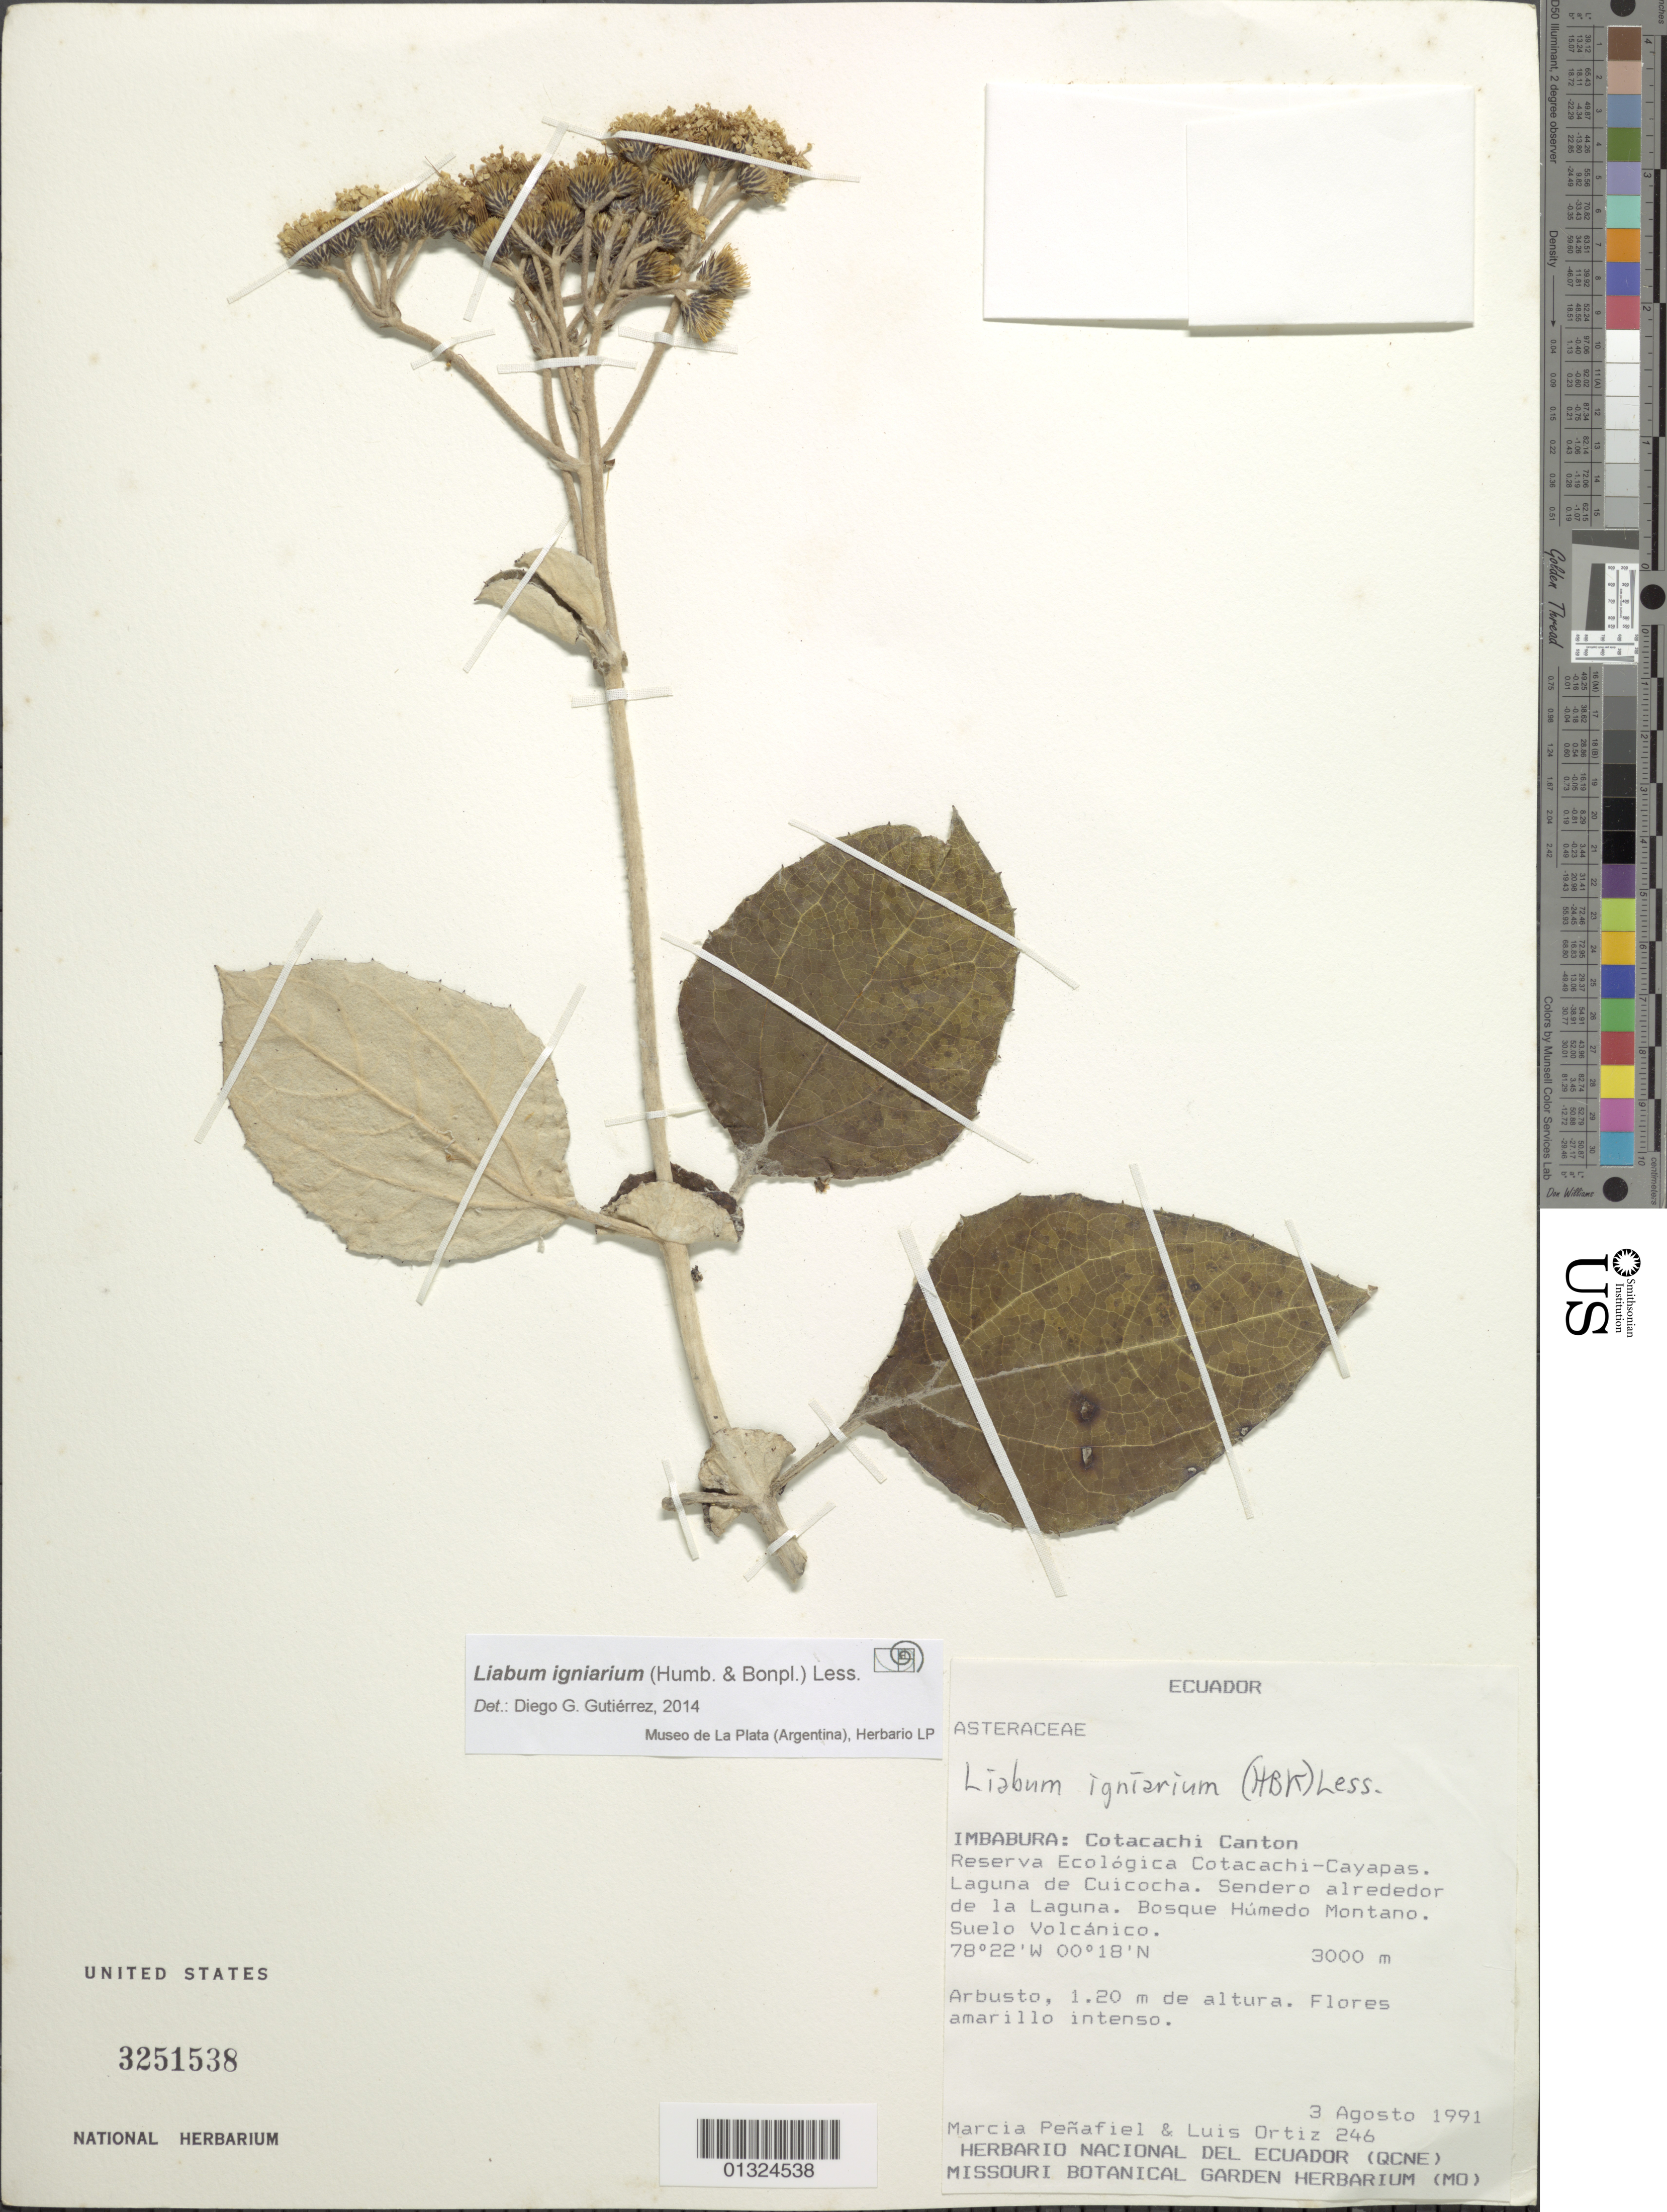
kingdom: Plantae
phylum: Tracheophyta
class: Magnoliopsida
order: Asterales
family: Asteraceae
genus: Liabum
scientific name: Liabum igniarium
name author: Less.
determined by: Gutierrez, D. G.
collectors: M. Penafiel & L. Ortiz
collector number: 246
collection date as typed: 03 Aug 1991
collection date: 1991-08-03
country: Ecuador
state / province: Imbabura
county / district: Cotacachi Canton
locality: Reserva Ecologica Cotacachi-Cayapas. Laguna de Cuicocha. Sendero alrededor de la Laguna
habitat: Bosque humedo montano. Suelo volcanico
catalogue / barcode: US 3251538